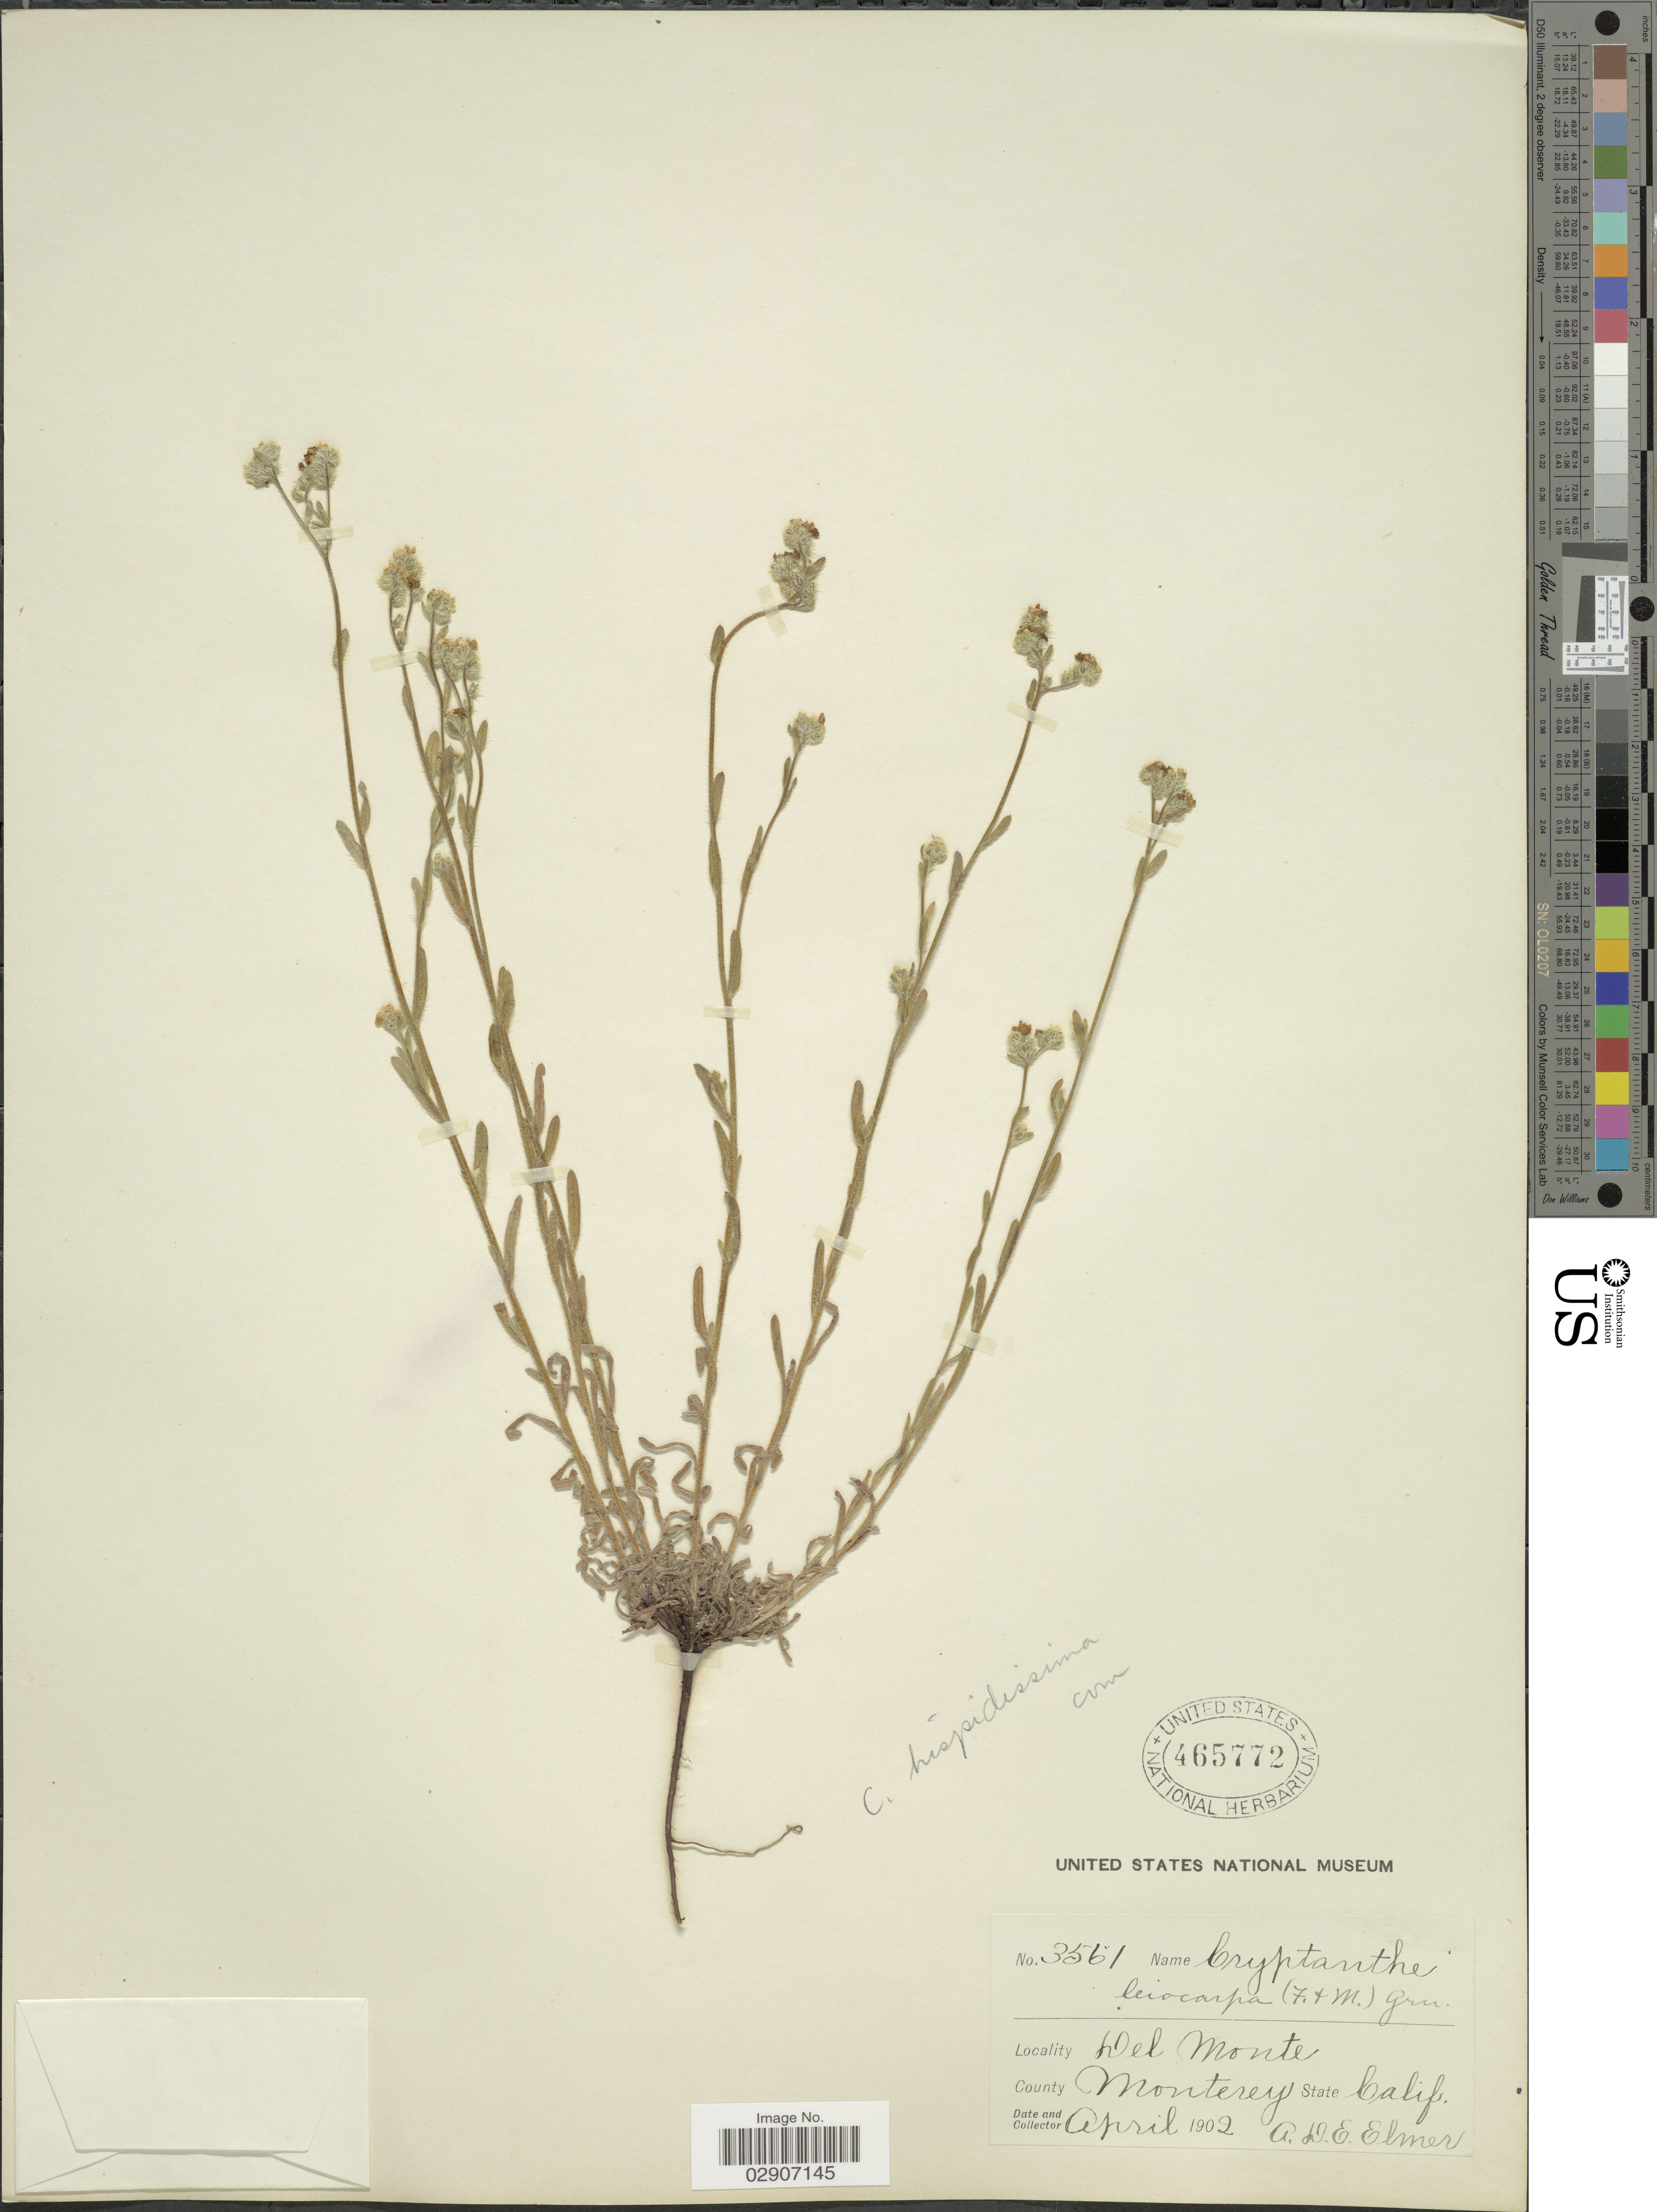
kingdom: Plantae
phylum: Tracheophyta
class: Magnoliopsida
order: Boraginales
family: Boraginaceae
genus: Cryptantha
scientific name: Cryptantha clevelandii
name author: Greene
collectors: A. D. E. Elmer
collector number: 3561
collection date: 1902-04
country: United States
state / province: California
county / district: Monterey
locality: Del Monte. County Monterey.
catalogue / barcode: US 465772